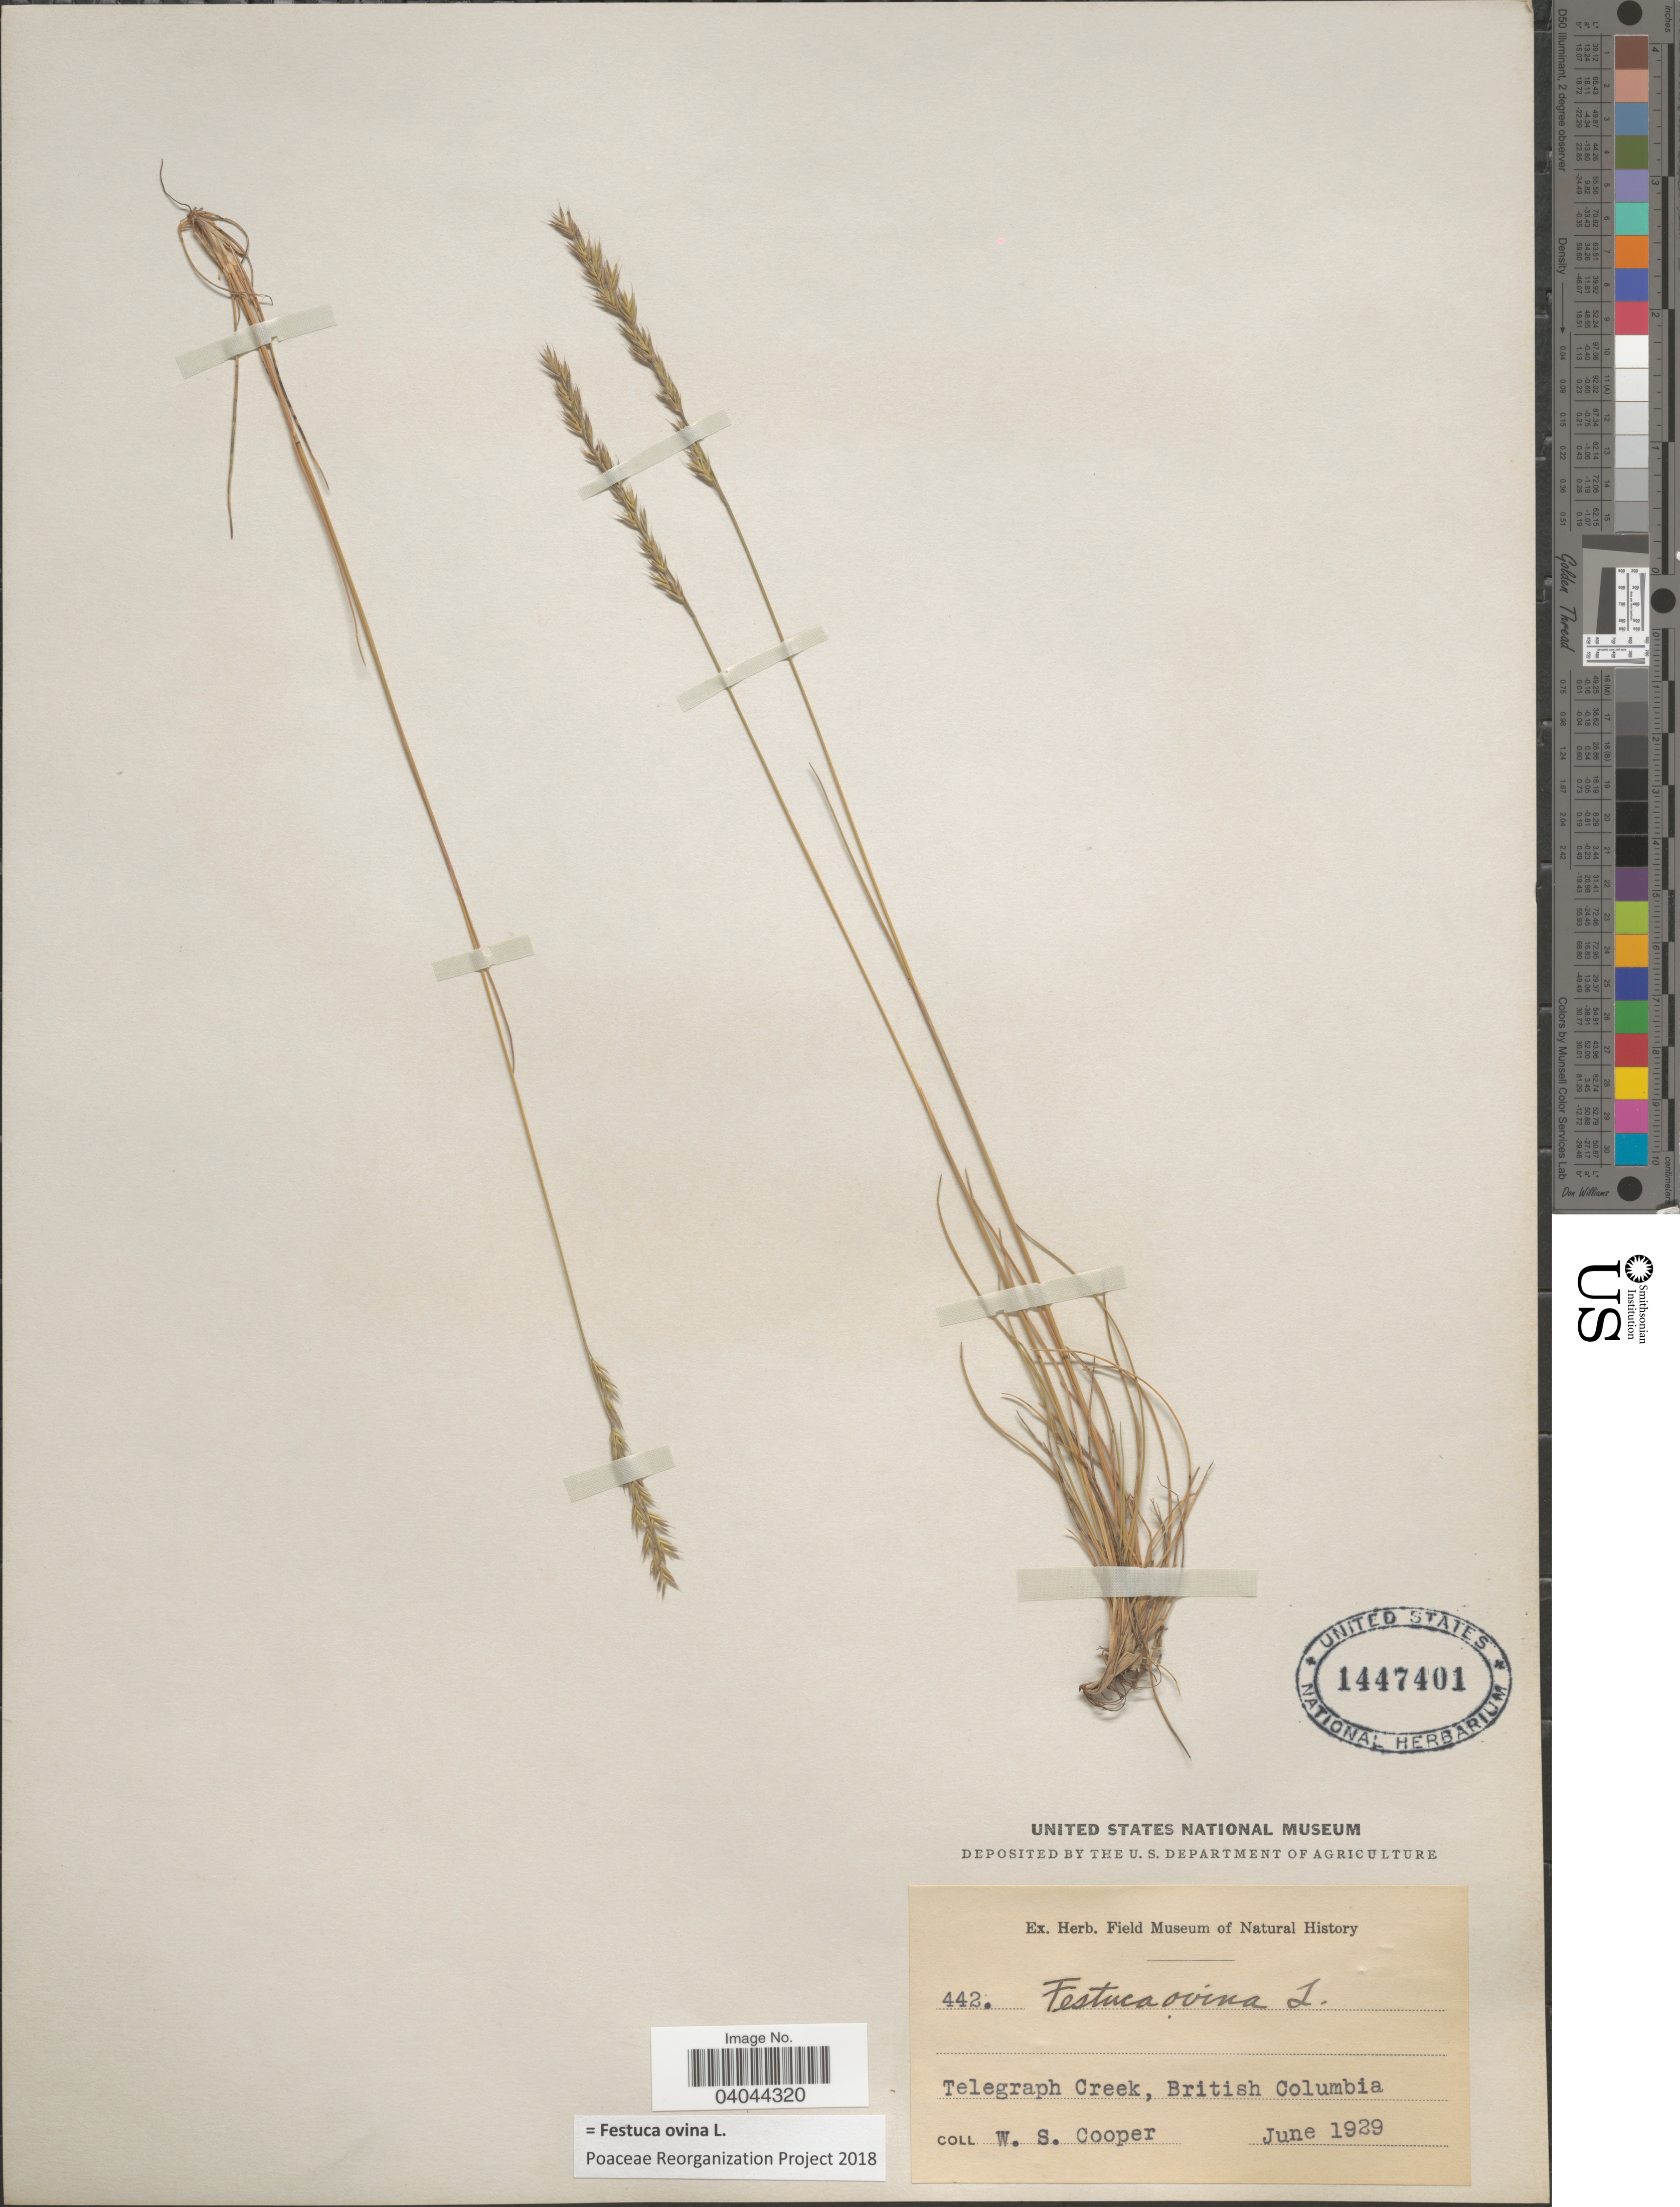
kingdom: Plantae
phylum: Tracheophyta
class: Liliopsida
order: Poales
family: Poaceae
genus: Festuca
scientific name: Festuca ovina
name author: L.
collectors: W. Cooper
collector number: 442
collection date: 1929-06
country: Canada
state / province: British Columbia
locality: Telegraph Creek.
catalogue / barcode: US 1447401